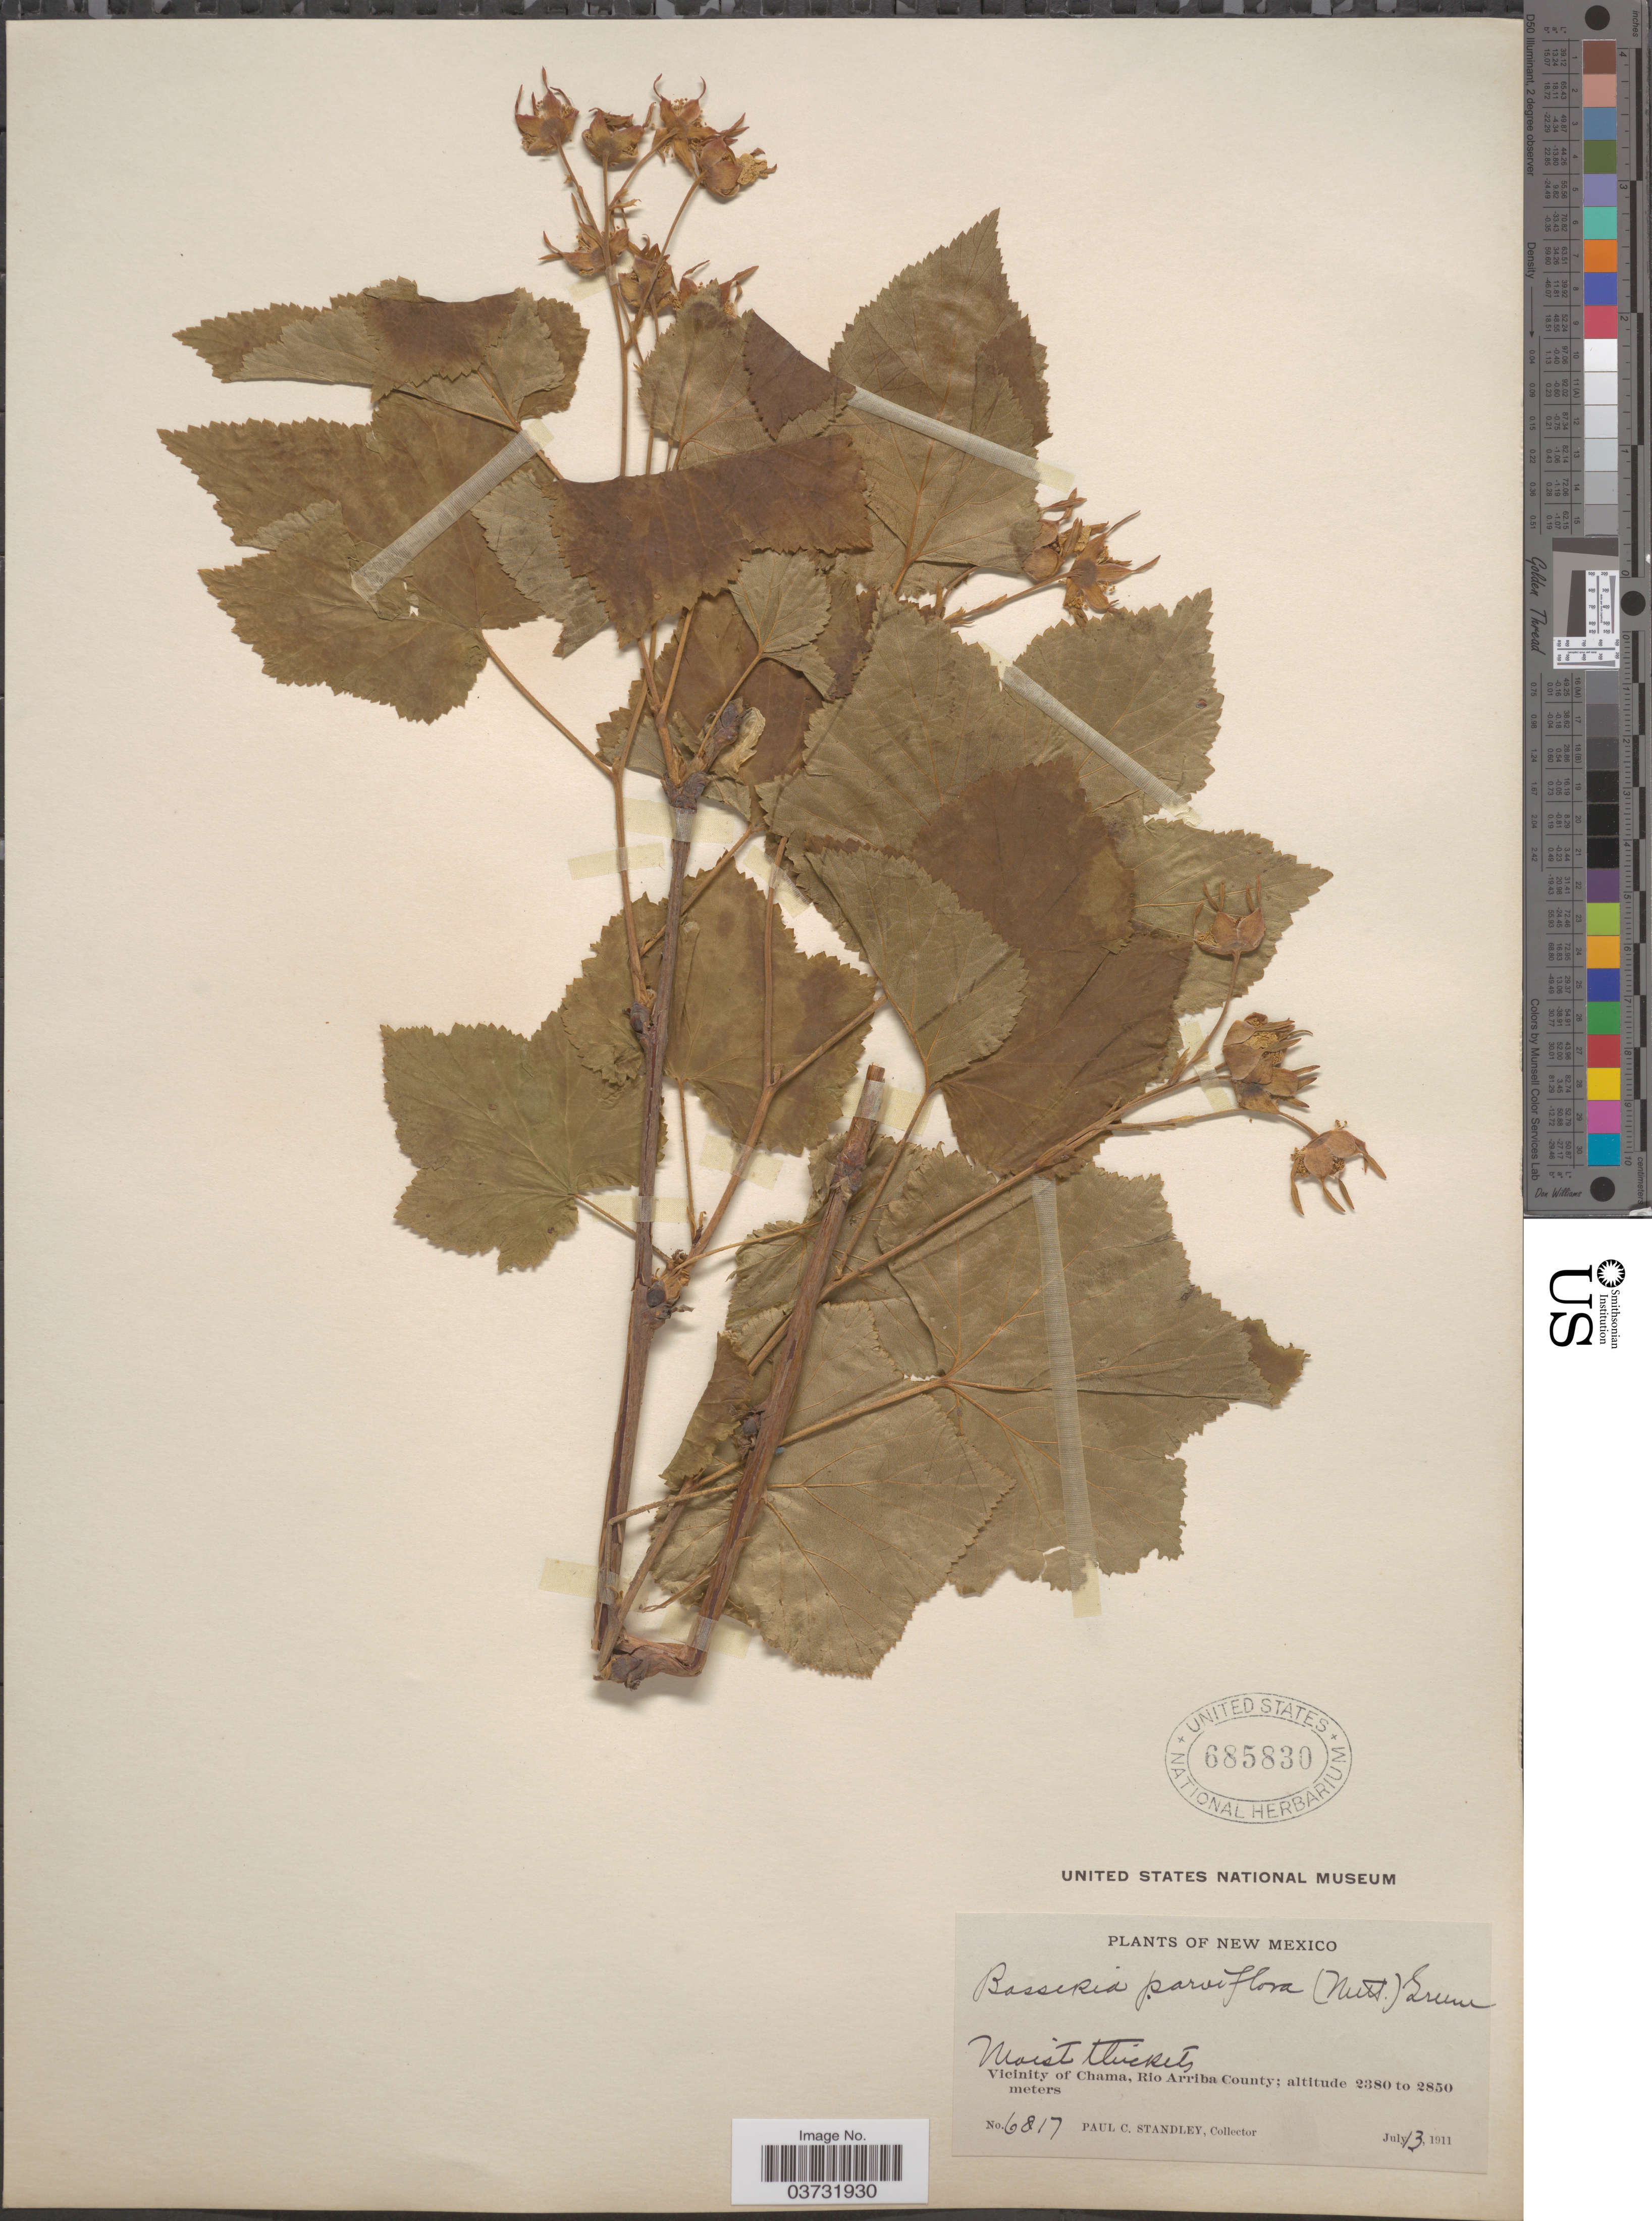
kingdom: Plantae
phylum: Tracheophyta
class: Magnoliopsida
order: Rosales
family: Rosaceae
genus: Rubus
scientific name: Rubus parviflorus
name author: Nutt.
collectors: P. C. Standley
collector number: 6817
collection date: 1911-07-13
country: United States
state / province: New Mexico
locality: Vicinity of Chama, Rio Arriba County.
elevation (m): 2380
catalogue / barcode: US 685830